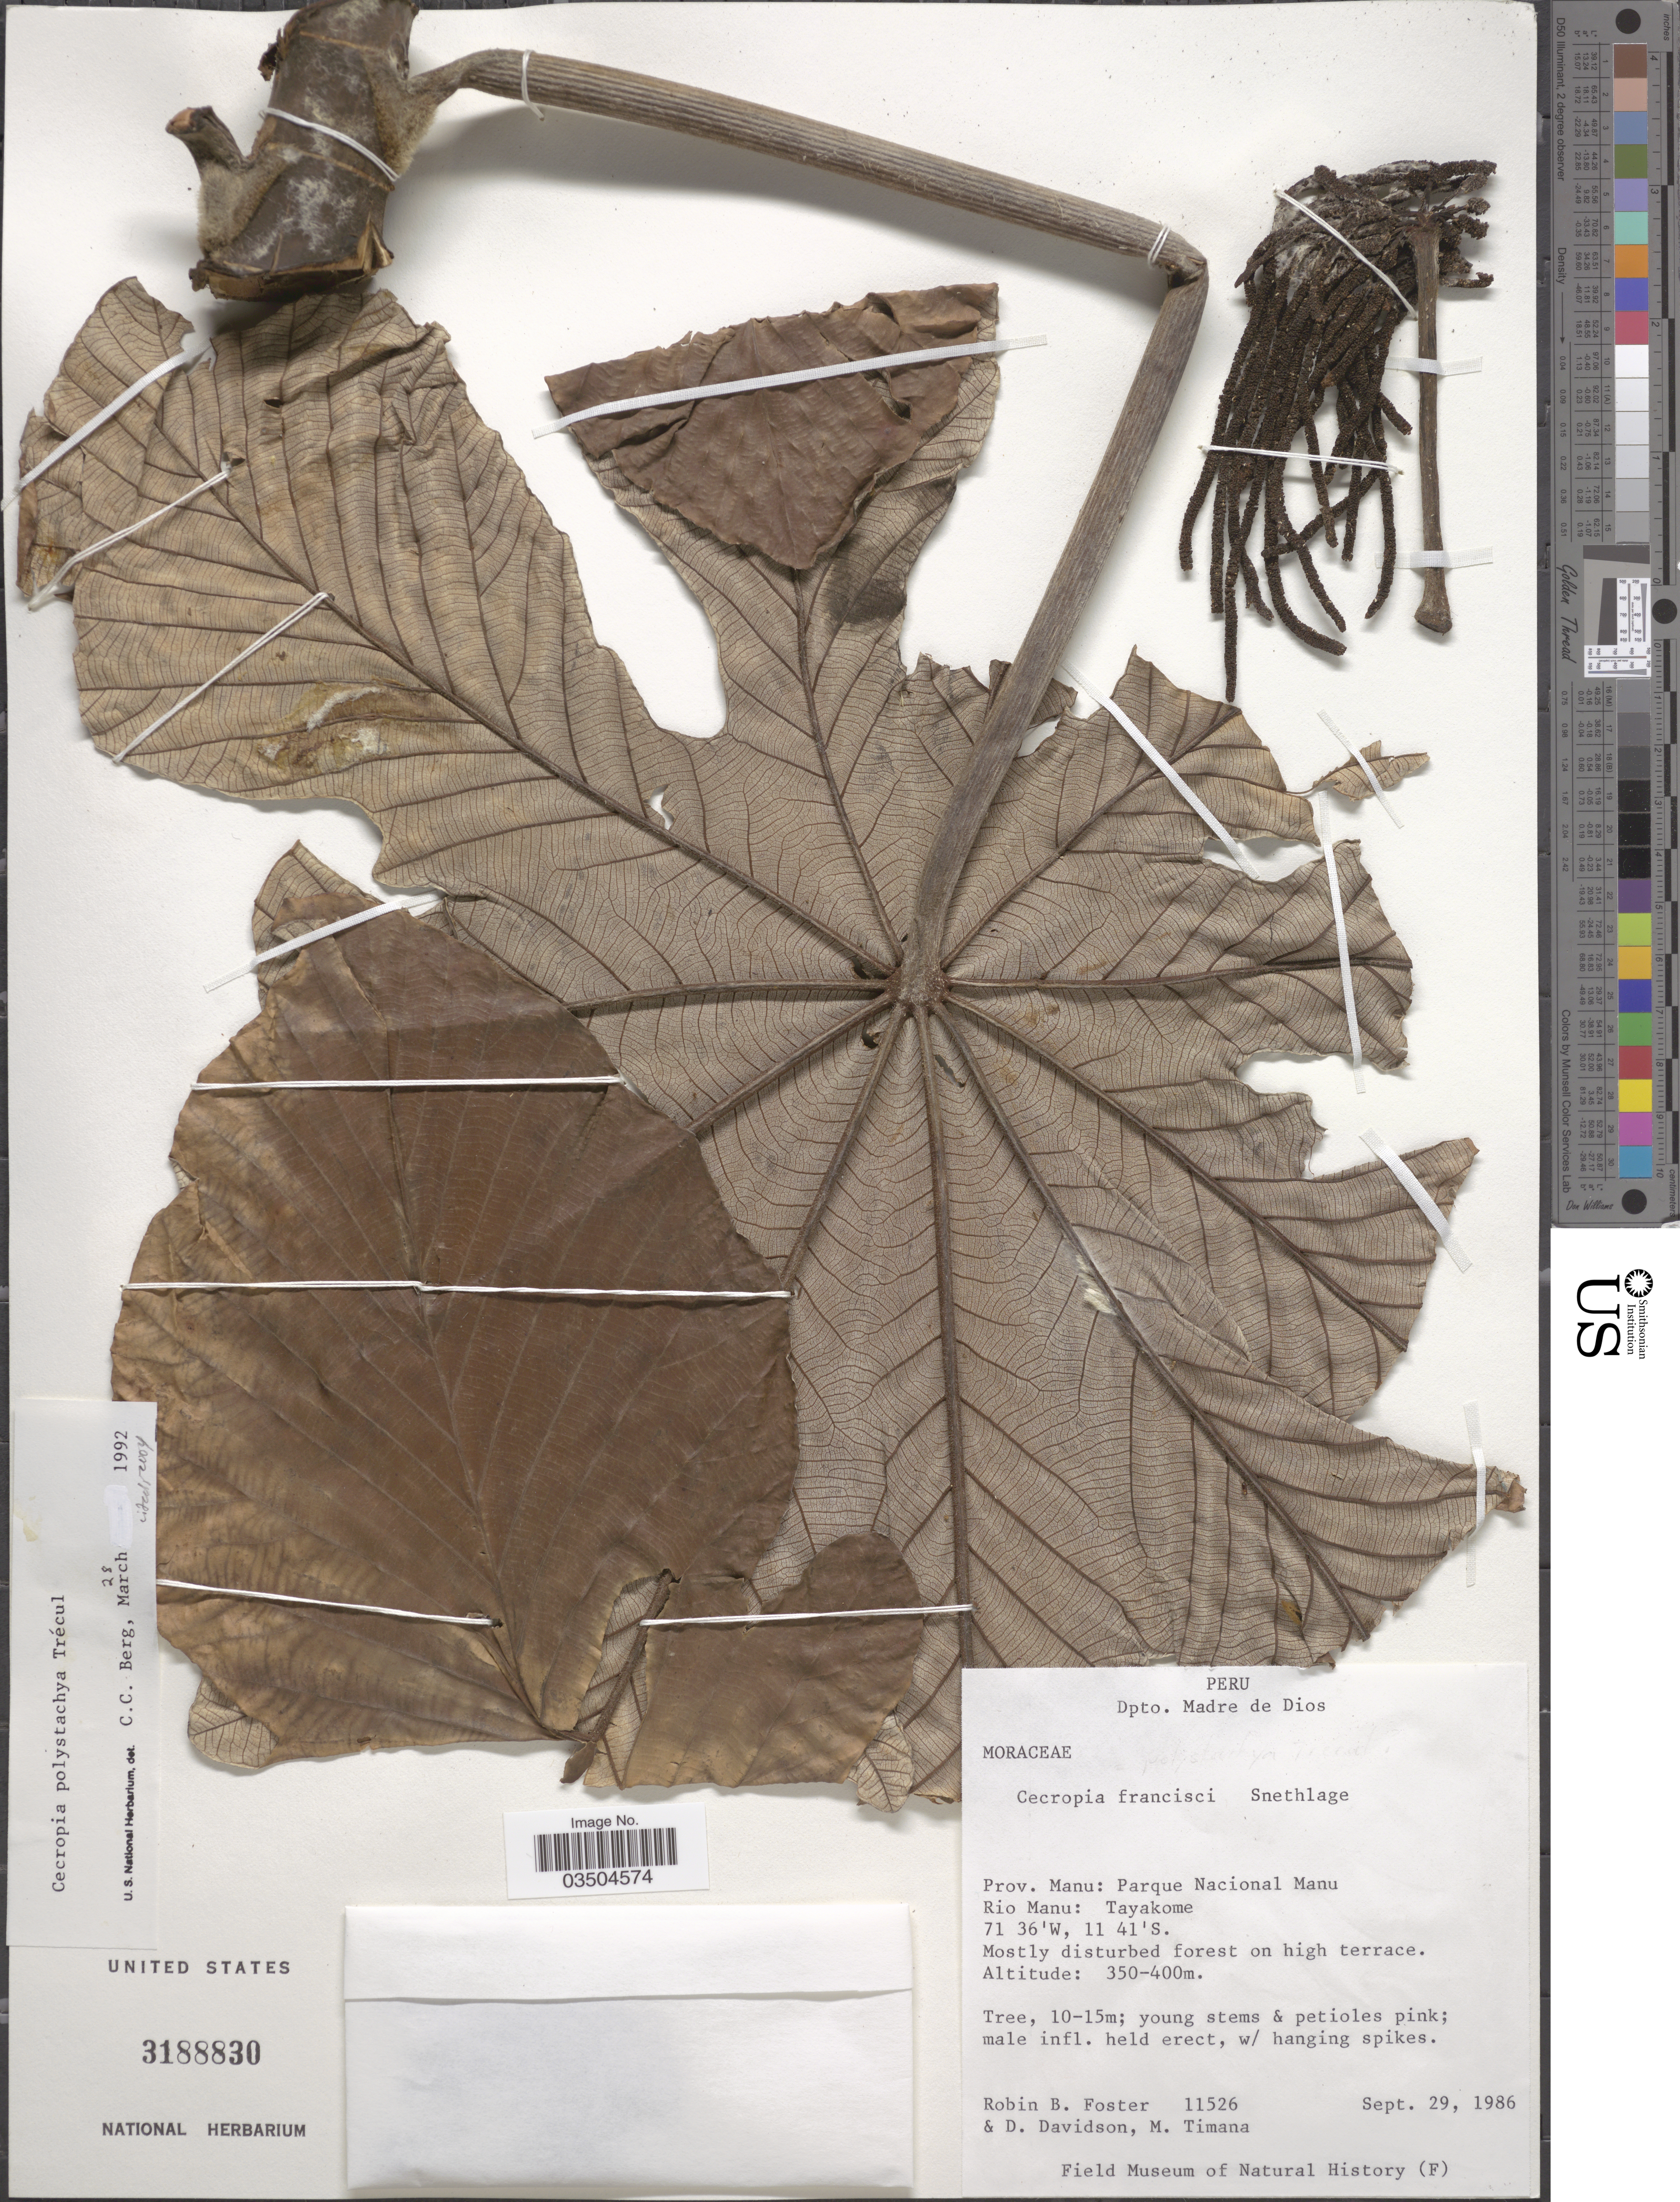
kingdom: Plantae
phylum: Tracheophyta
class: Magnoliopsida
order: Rosales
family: Urticaceae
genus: Cecropia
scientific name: Cecropia polystachya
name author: Trécul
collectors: R. B. Foster, D. Davidson & M. E. Timaná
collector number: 11526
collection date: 1986-09-29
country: Peru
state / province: Madre de Dios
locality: Dpto. Madre de Dios. Prov. Manu: Parque Nacional Manu, Rio Manu: Tayakome.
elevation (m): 350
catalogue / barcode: US 3188830